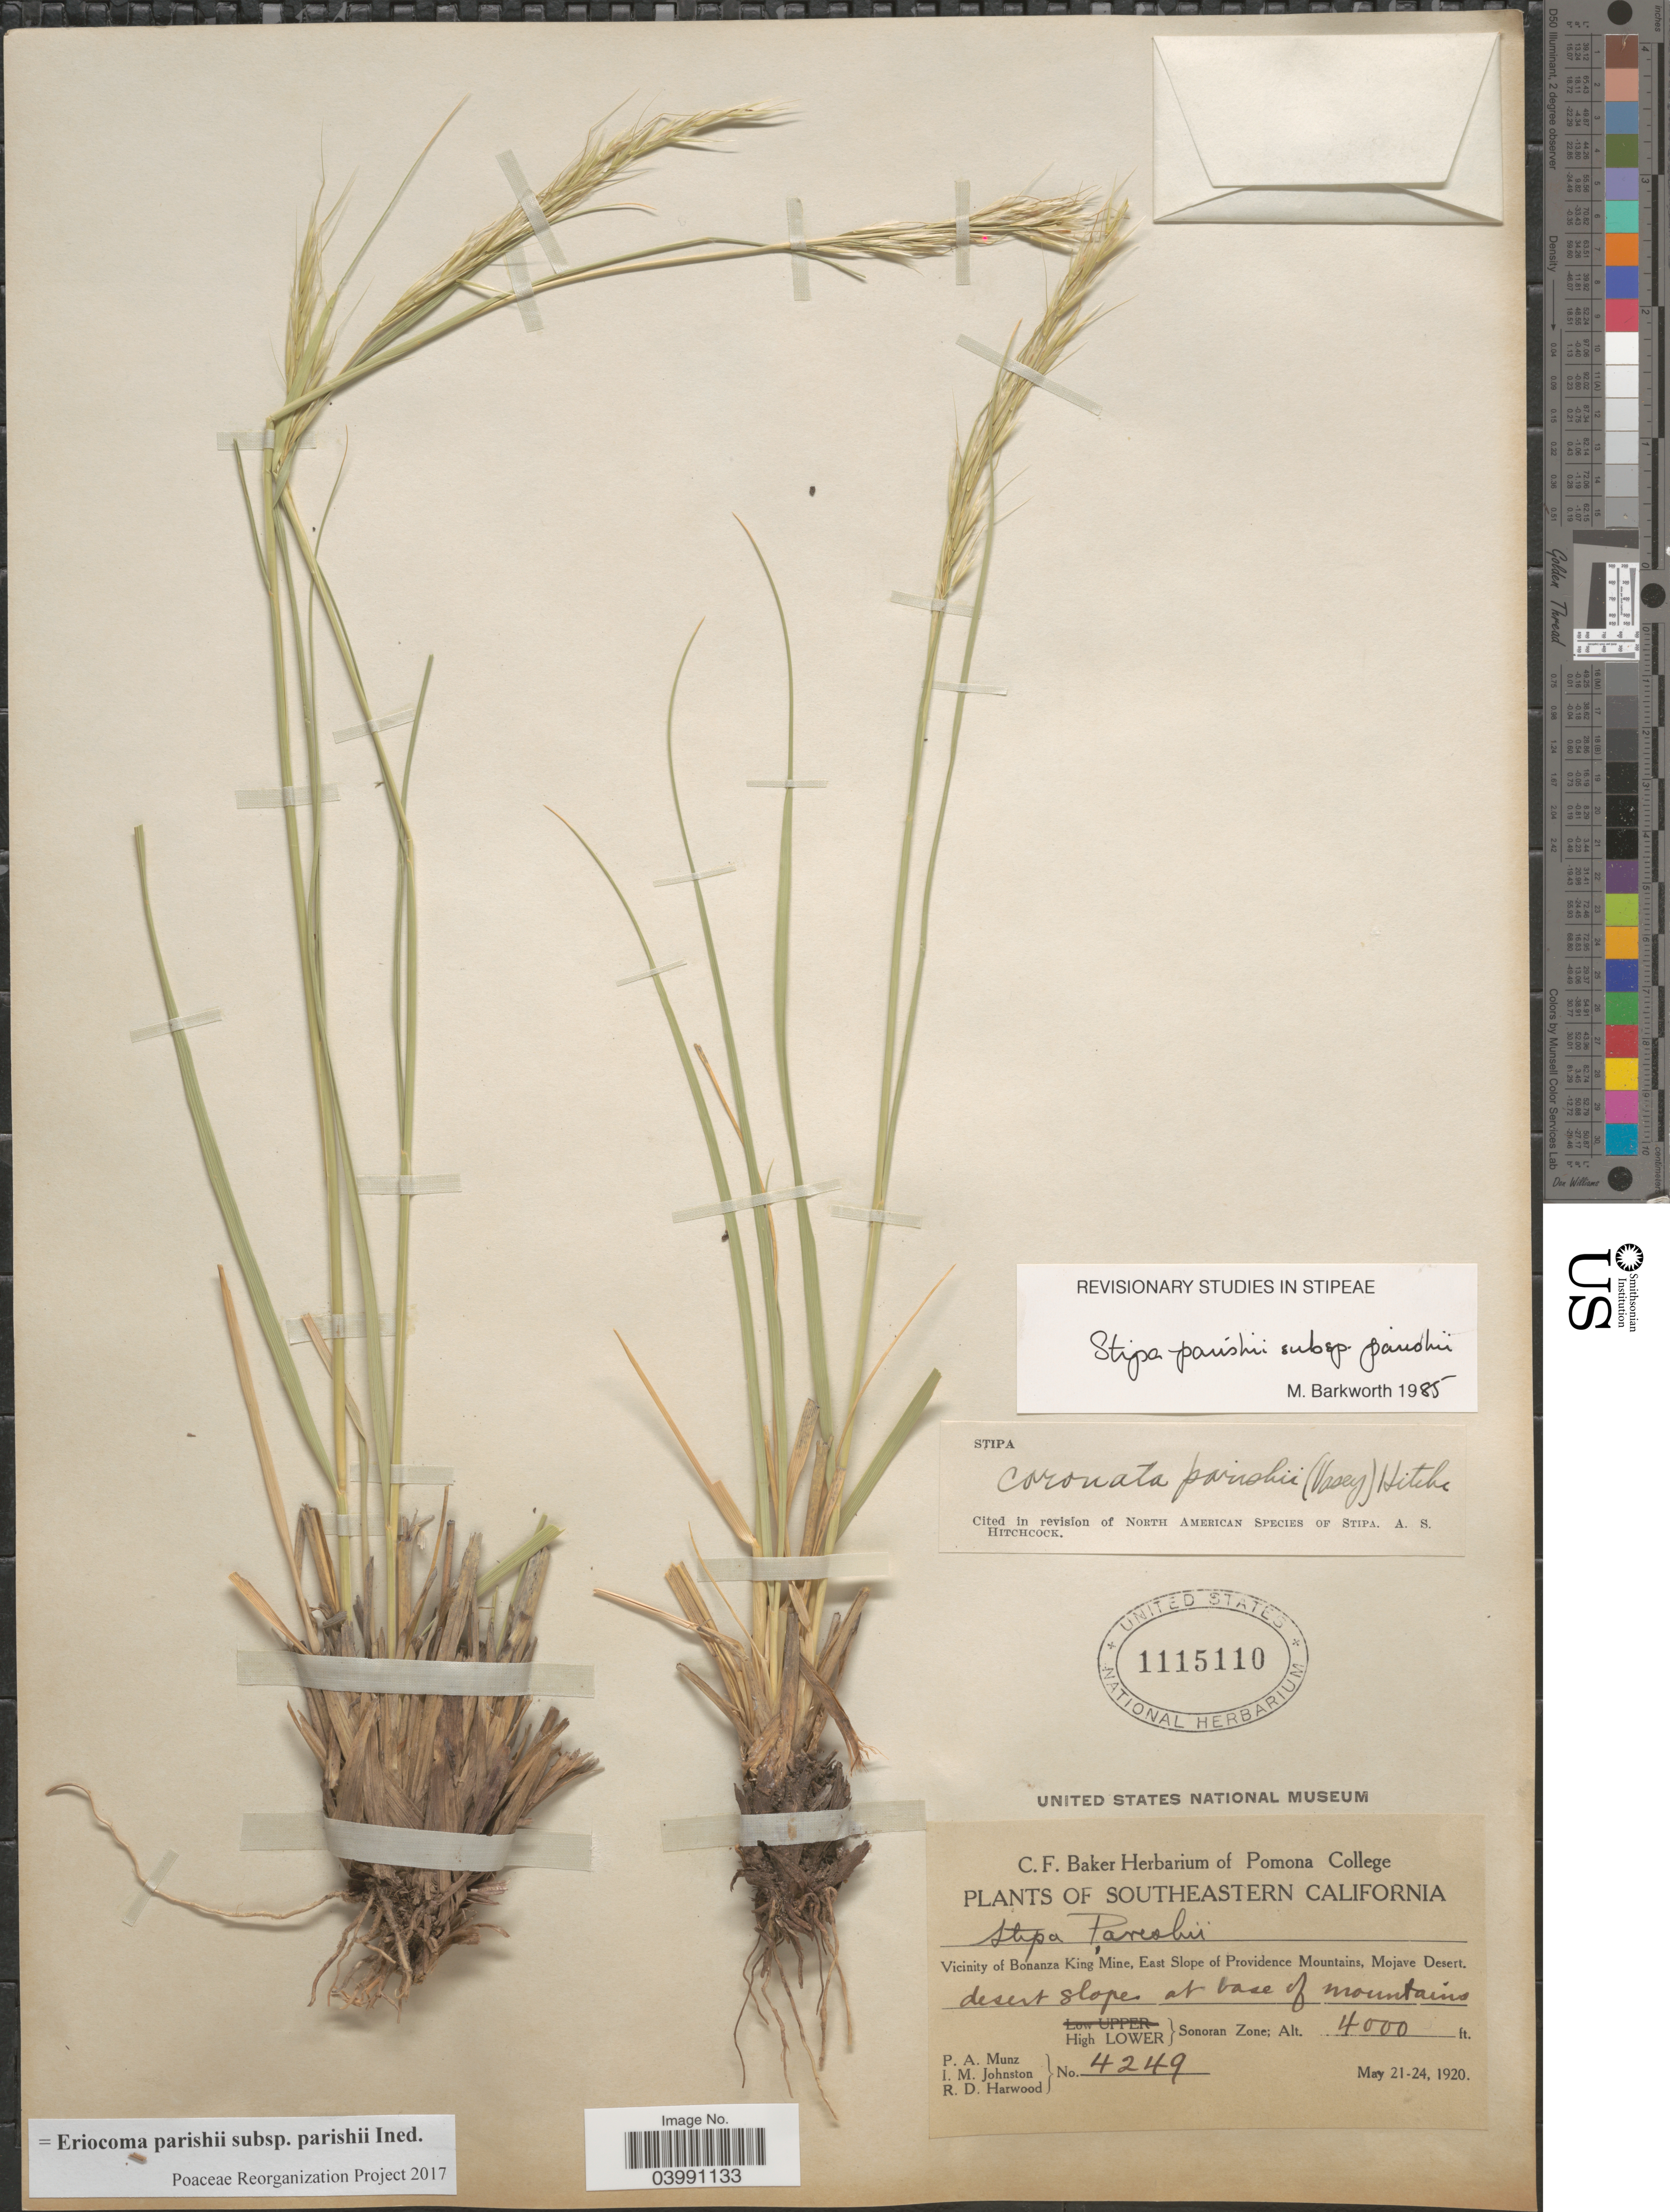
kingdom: Plantae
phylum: Tracheophyta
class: Liliopsida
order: Poales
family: Poaceae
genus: Eriocoma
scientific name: Eriocoma parishii subsp. parishii ined.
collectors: P. A. Munz, I.M. Johnston & R. Harwood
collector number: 4249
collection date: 1920-05-21/1920-05-24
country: United States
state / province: California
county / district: San Bernardino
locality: Southeastern California. Vicinity of Bonanza King Mine, East Slope of Providence Mountains, Mojave Desert. Desert slope at base of mountains. High Lower Sonoran Zone.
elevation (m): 1219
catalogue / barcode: US 1115110